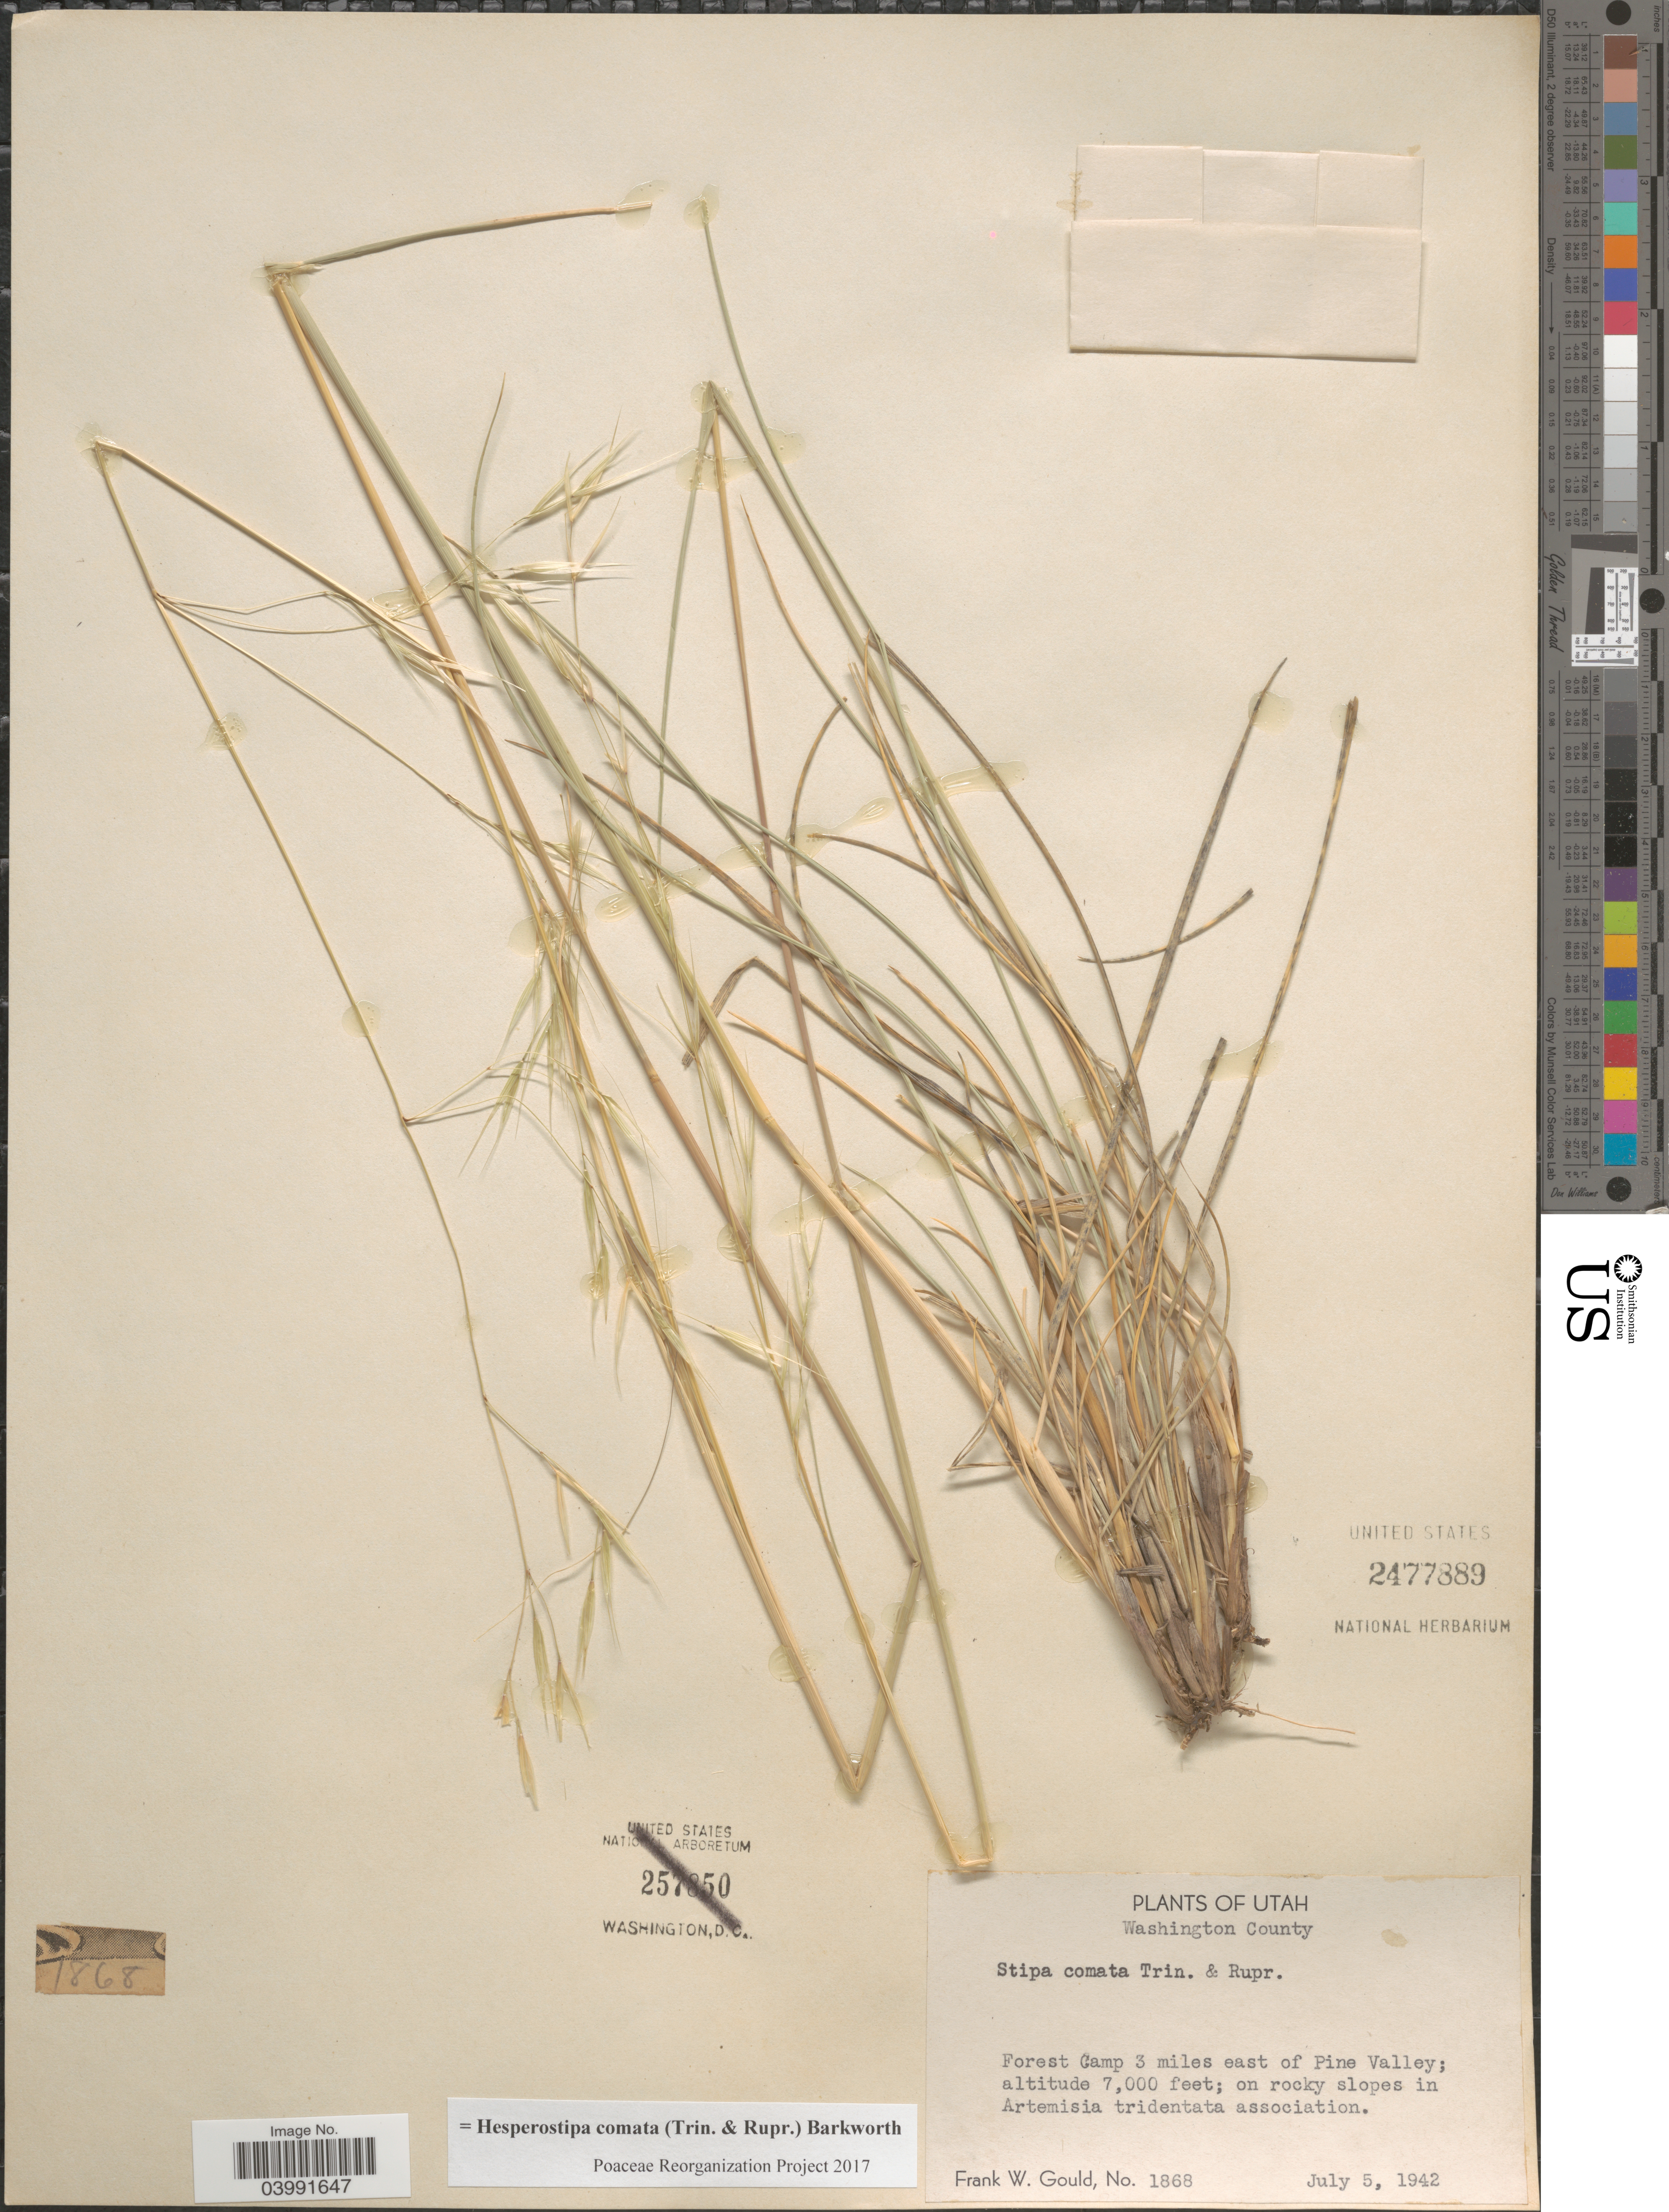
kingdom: Plantae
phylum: Tracheophyta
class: Liliopsida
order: Poales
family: Poaceae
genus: Hesperostipa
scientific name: Hesperostipa comata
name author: (Trin. & Rupr.) Barkworth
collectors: F. W. Gould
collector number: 1868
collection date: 1942-07-05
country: United States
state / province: Utah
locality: Washington County. Forest Camp 3 miles east of Pine Valley.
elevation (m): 2134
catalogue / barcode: US 2477889